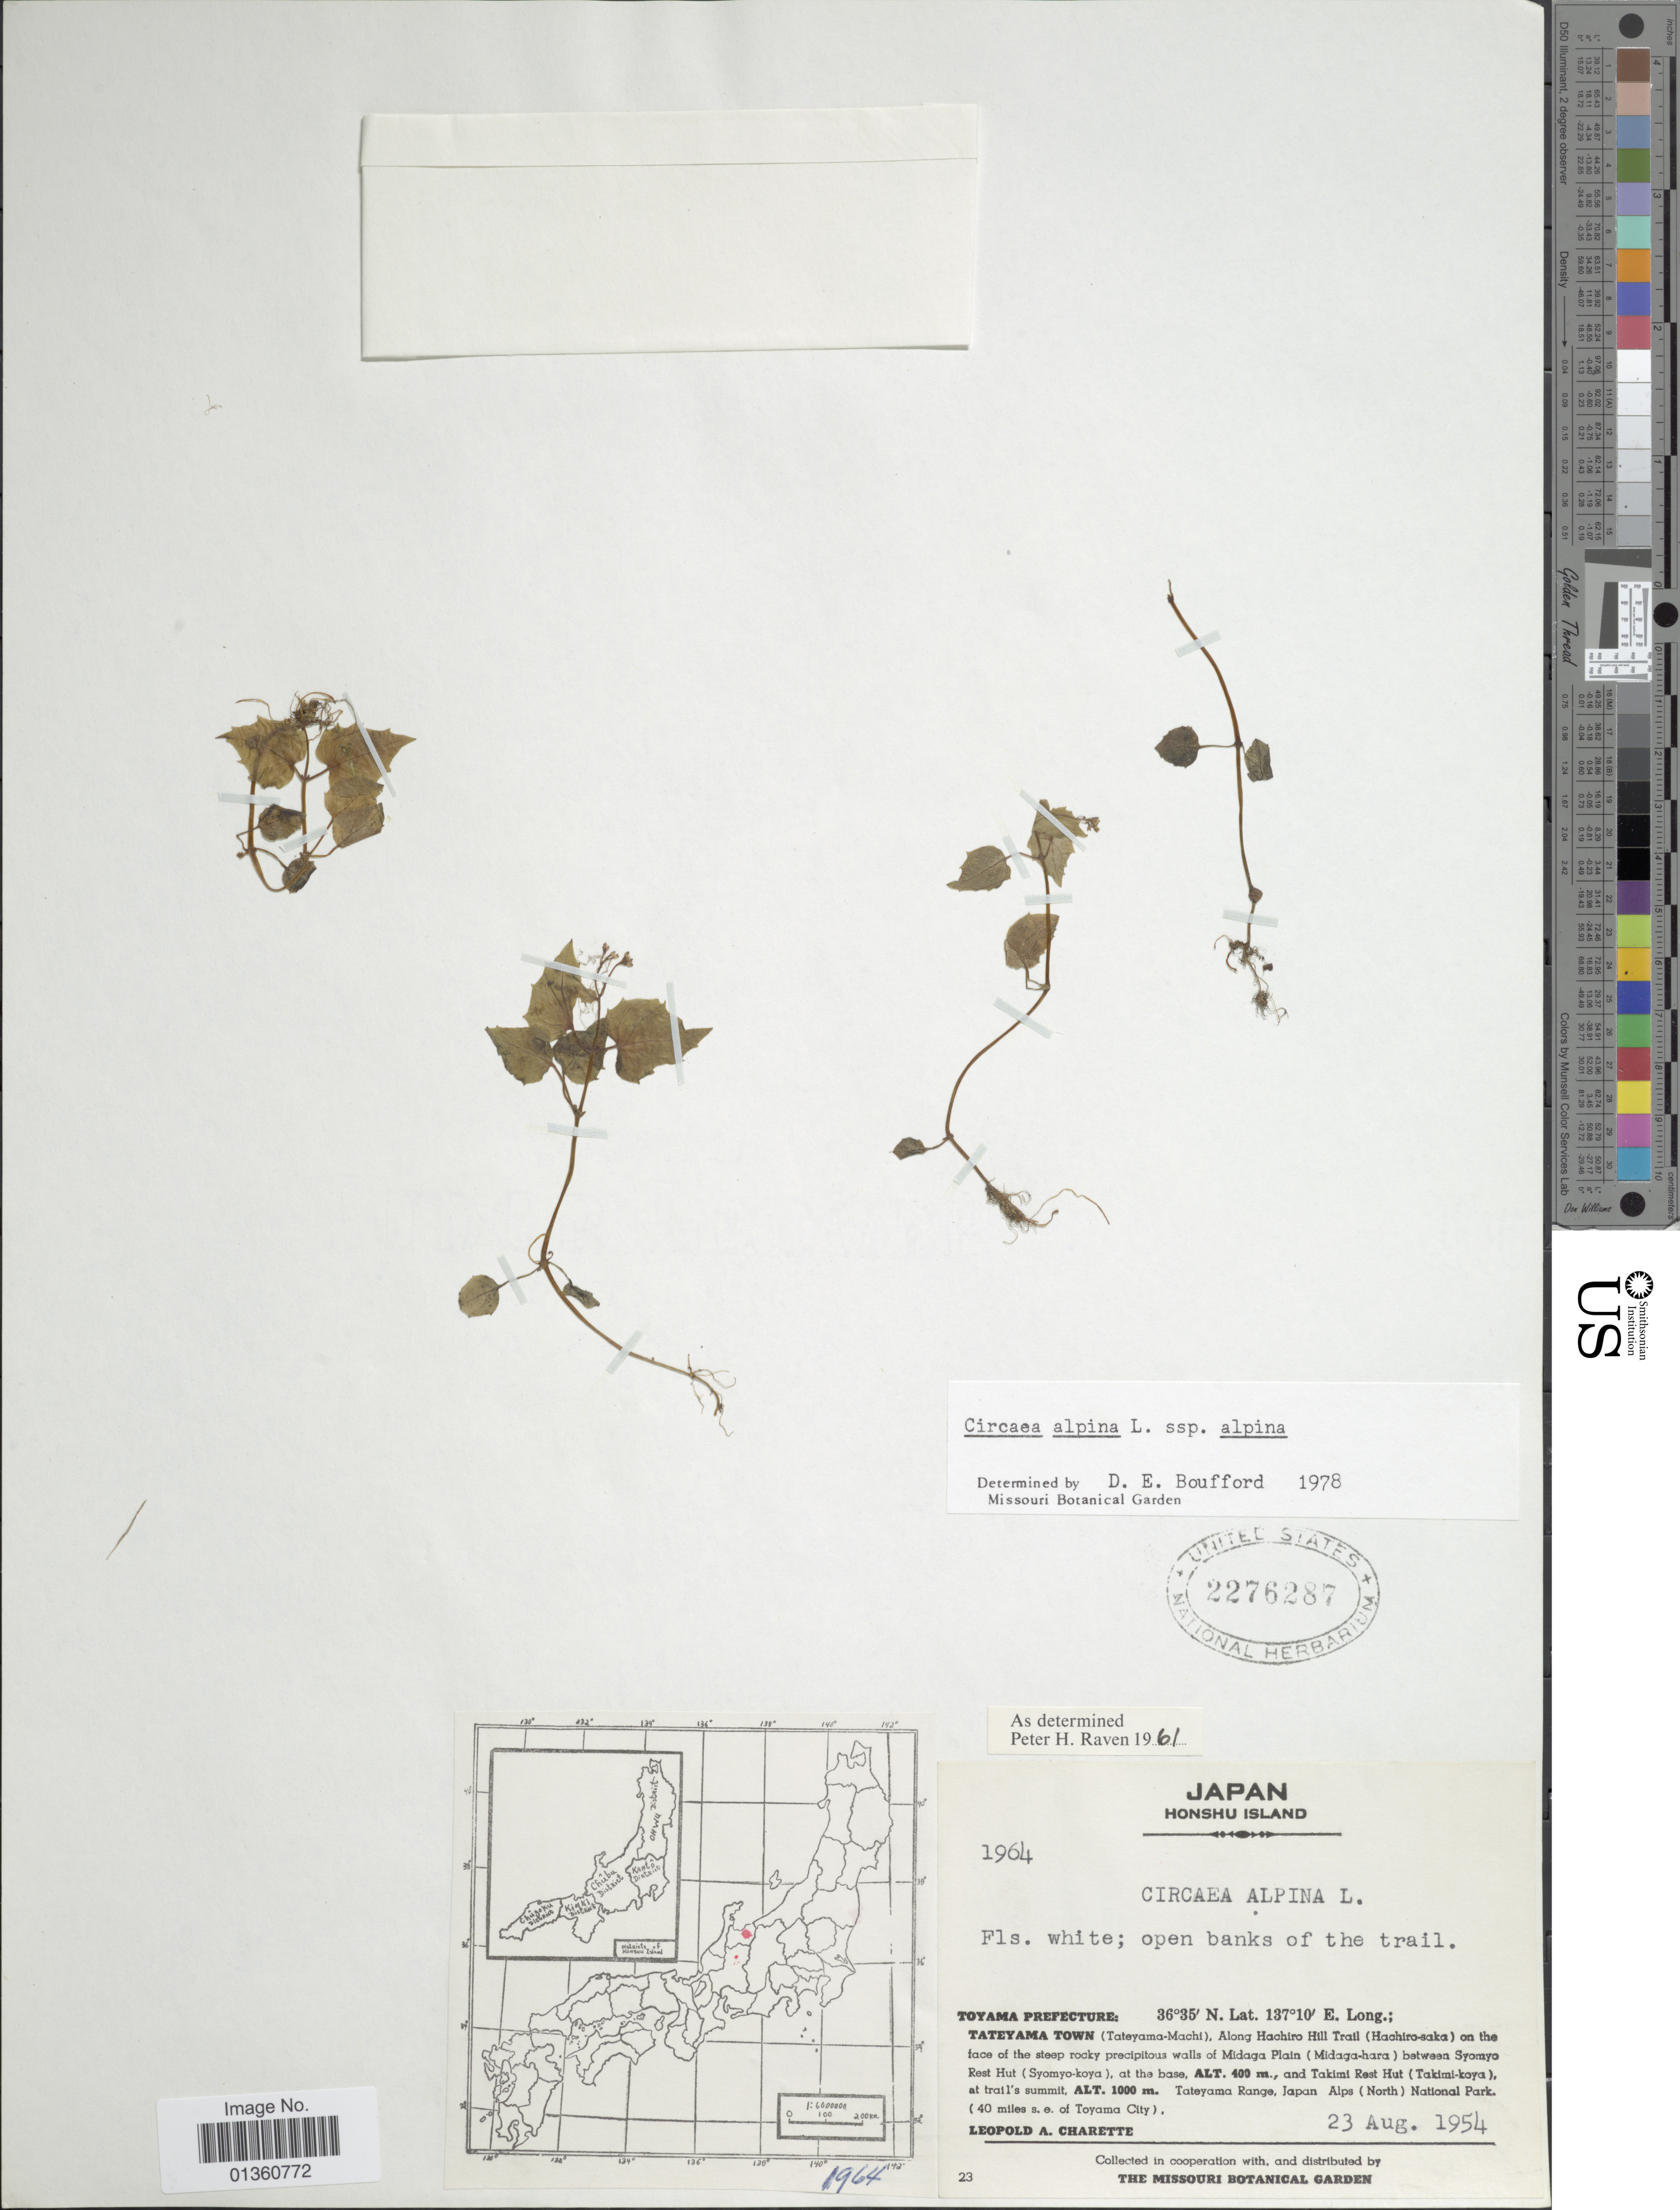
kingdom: Plantae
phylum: Tracheophyta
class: Magnoliopsida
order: Myrtales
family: Onagraceae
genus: Circaea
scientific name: Circaea alpina subsp. alpina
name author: L.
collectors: L. A. Charette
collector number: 1964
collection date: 1954-08-23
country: Japan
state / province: Toyama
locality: Honshu Island. Tateyama Town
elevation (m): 400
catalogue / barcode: US 2276287